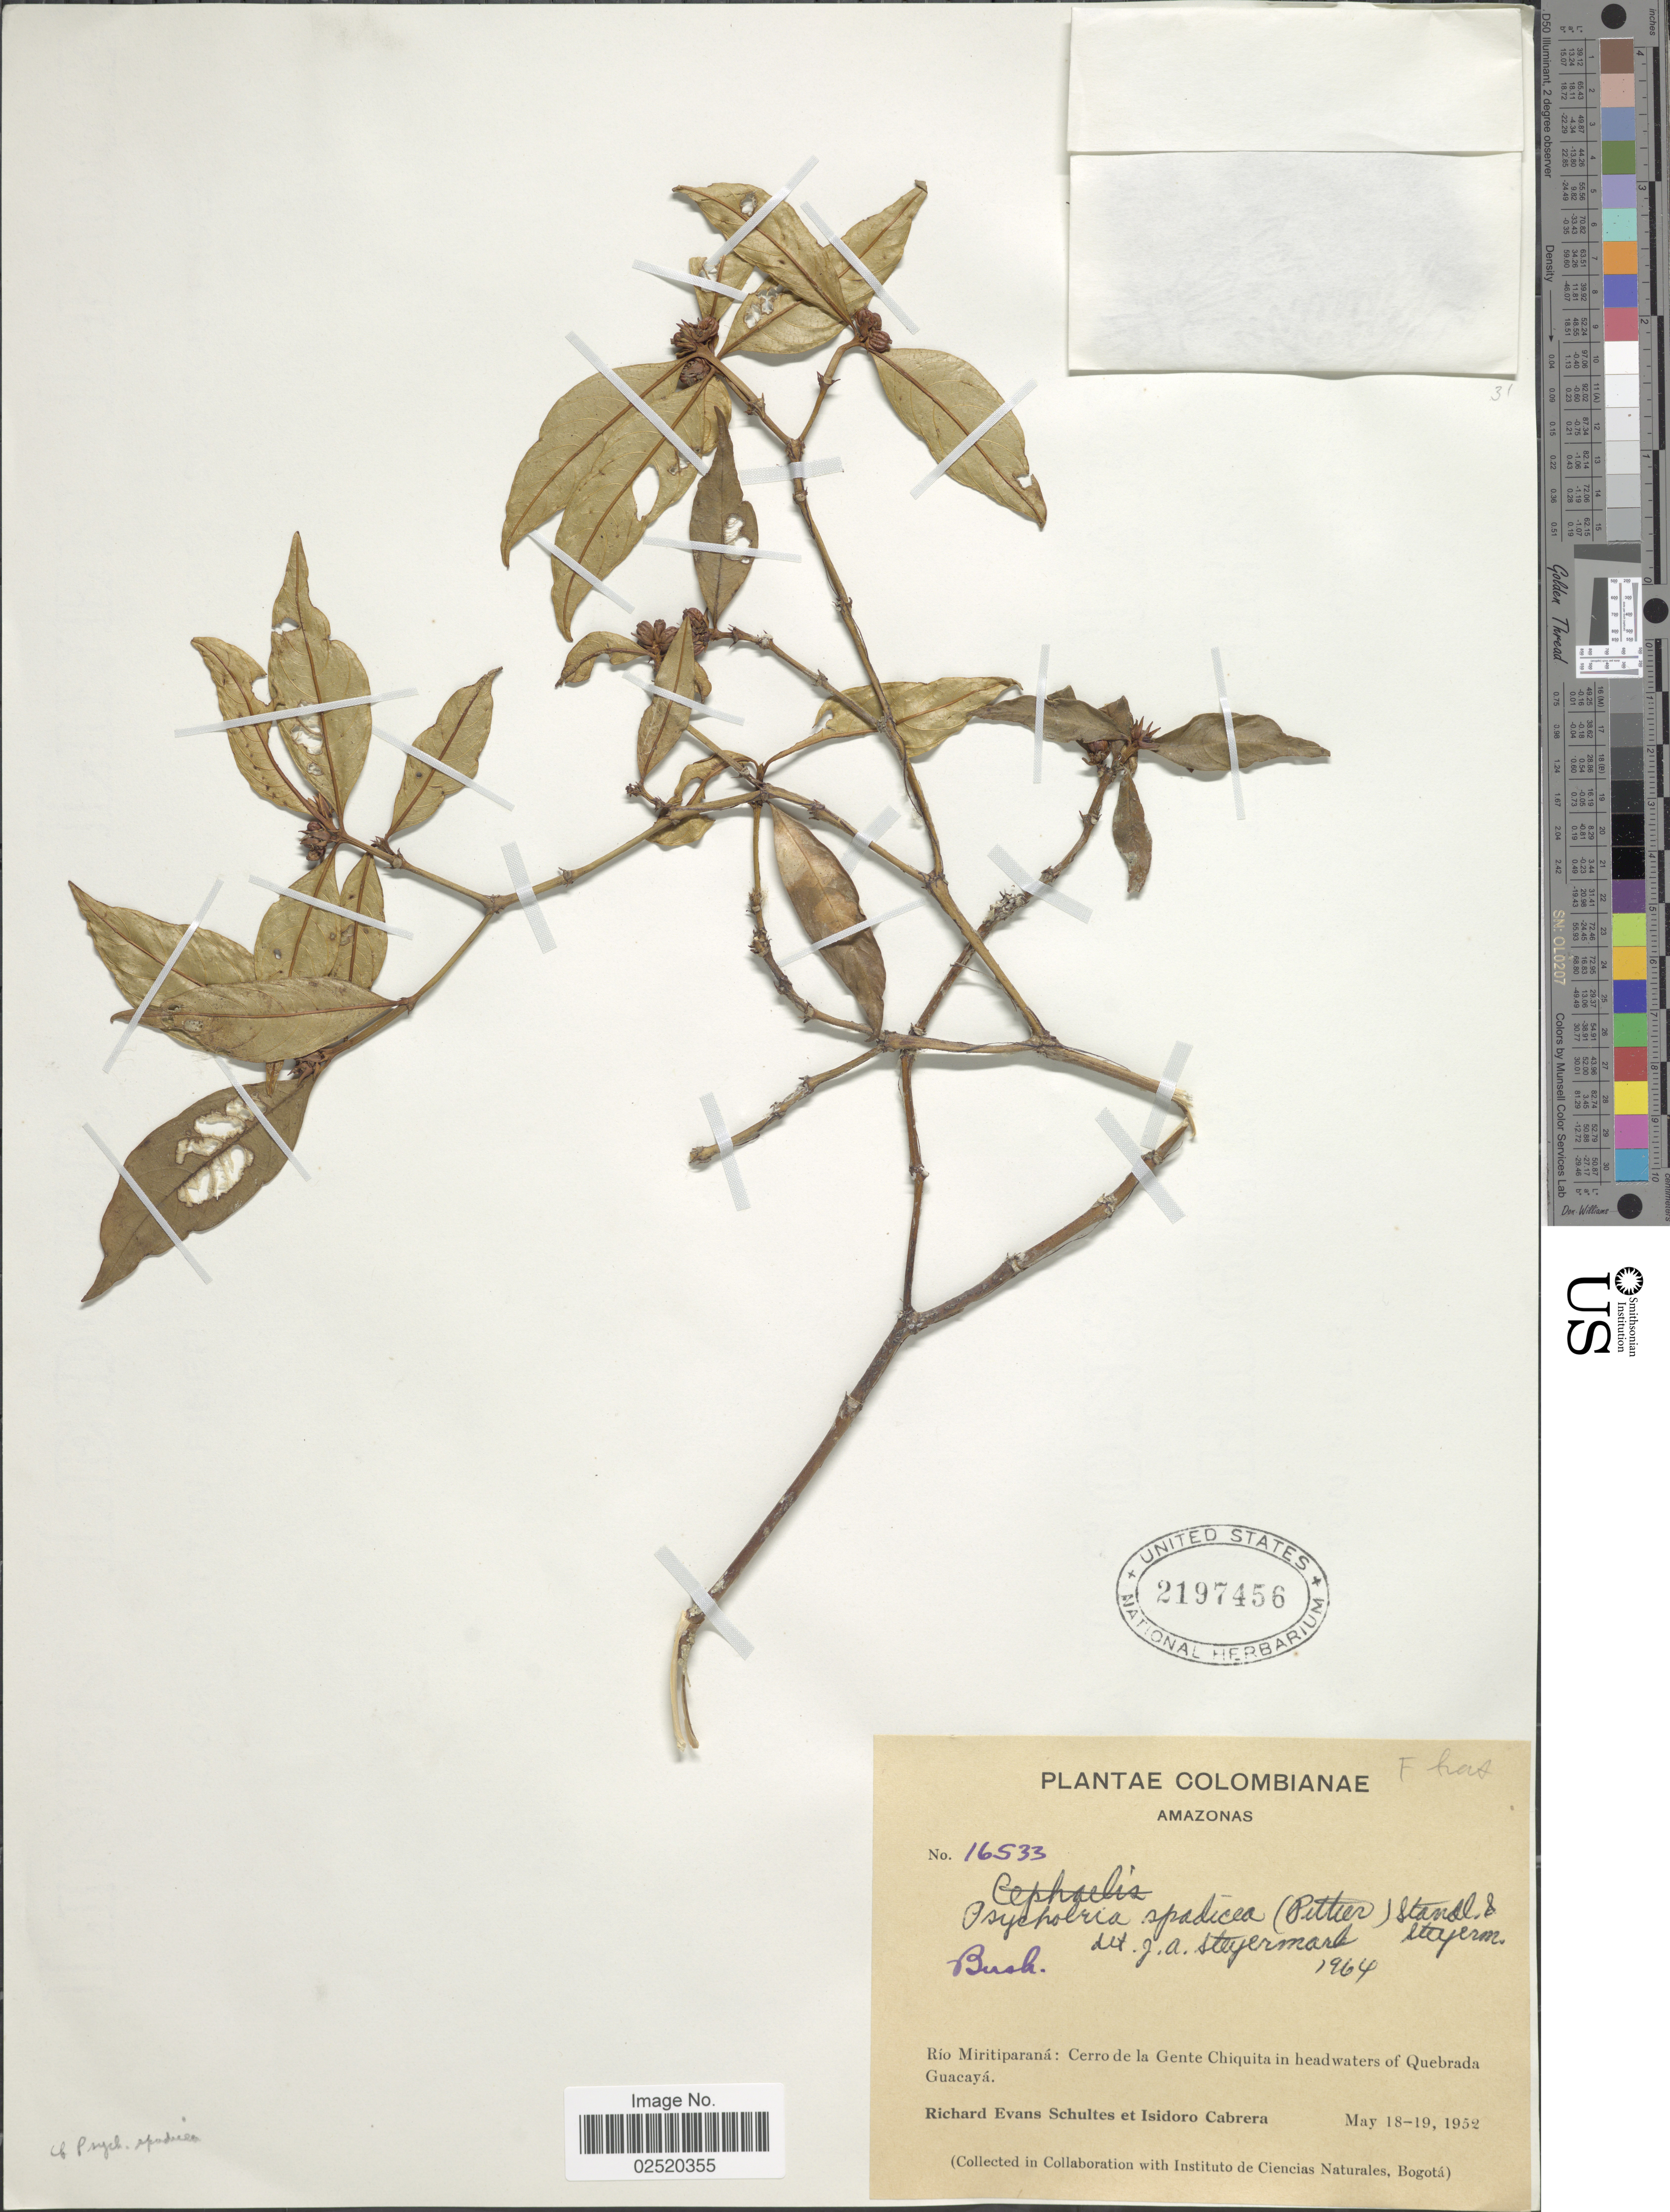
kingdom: Plantae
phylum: Tracheophyta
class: Magnoliopsida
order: Gentianales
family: Rubiaceae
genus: Psychotria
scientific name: Psychotria spadicea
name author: (Pittier) Standl. & Steyerm.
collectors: R. E. Schultes & I. Cabrera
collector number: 16533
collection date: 1952-05-18/1952-05-19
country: Colombia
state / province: Amazônas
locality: Amazonas, Rio Miritiparana: Cerro de la Gente Chiqueta in headwaters of Quebrada Guacaya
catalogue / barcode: US 2197456